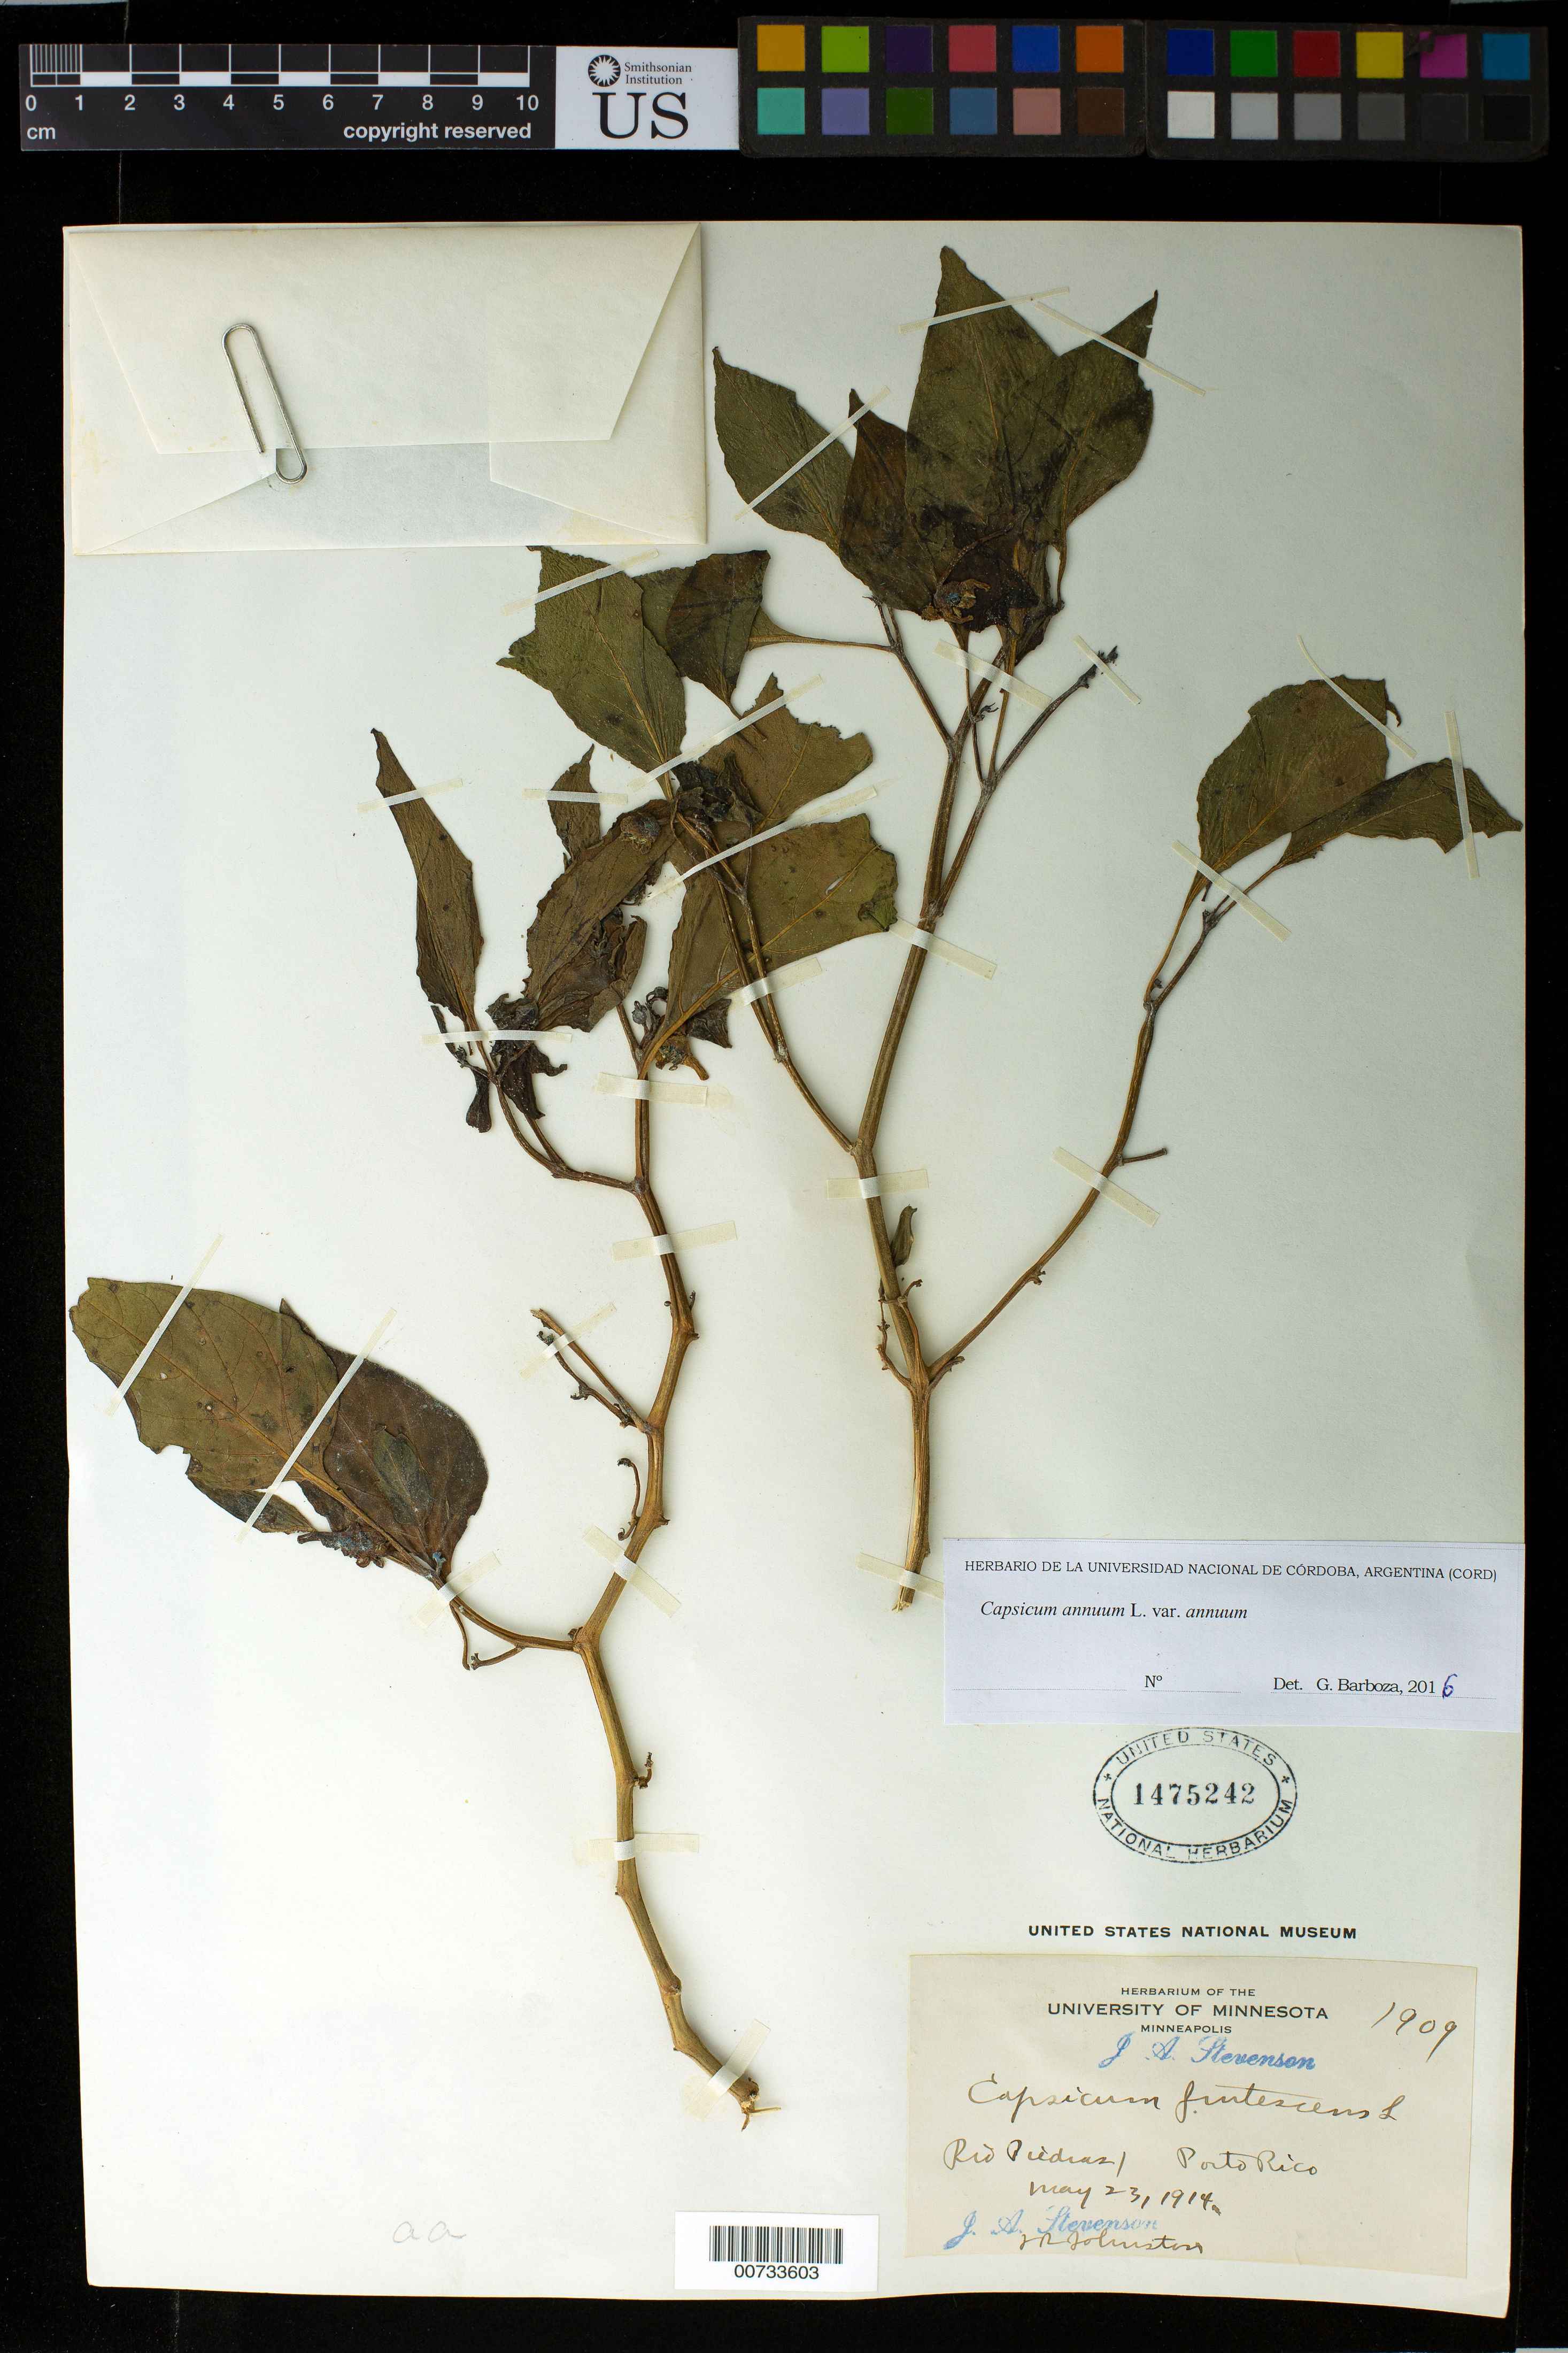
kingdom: Plantae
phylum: Tracheophyta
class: Magnoliopsida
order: Solanales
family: Solanaceae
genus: Capsicum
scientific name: Capsicum annuum var. annuum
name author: L.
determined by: Barboza, G. E., (CORD), Museo Botanico - Cordoba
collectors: J. Stevenson & J. Johnston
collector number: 1909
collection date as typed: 23 May 1914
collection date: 1914-05-23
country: Puerto Rico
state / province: San Juan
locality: Rio Piedras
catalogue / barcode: US 1475242